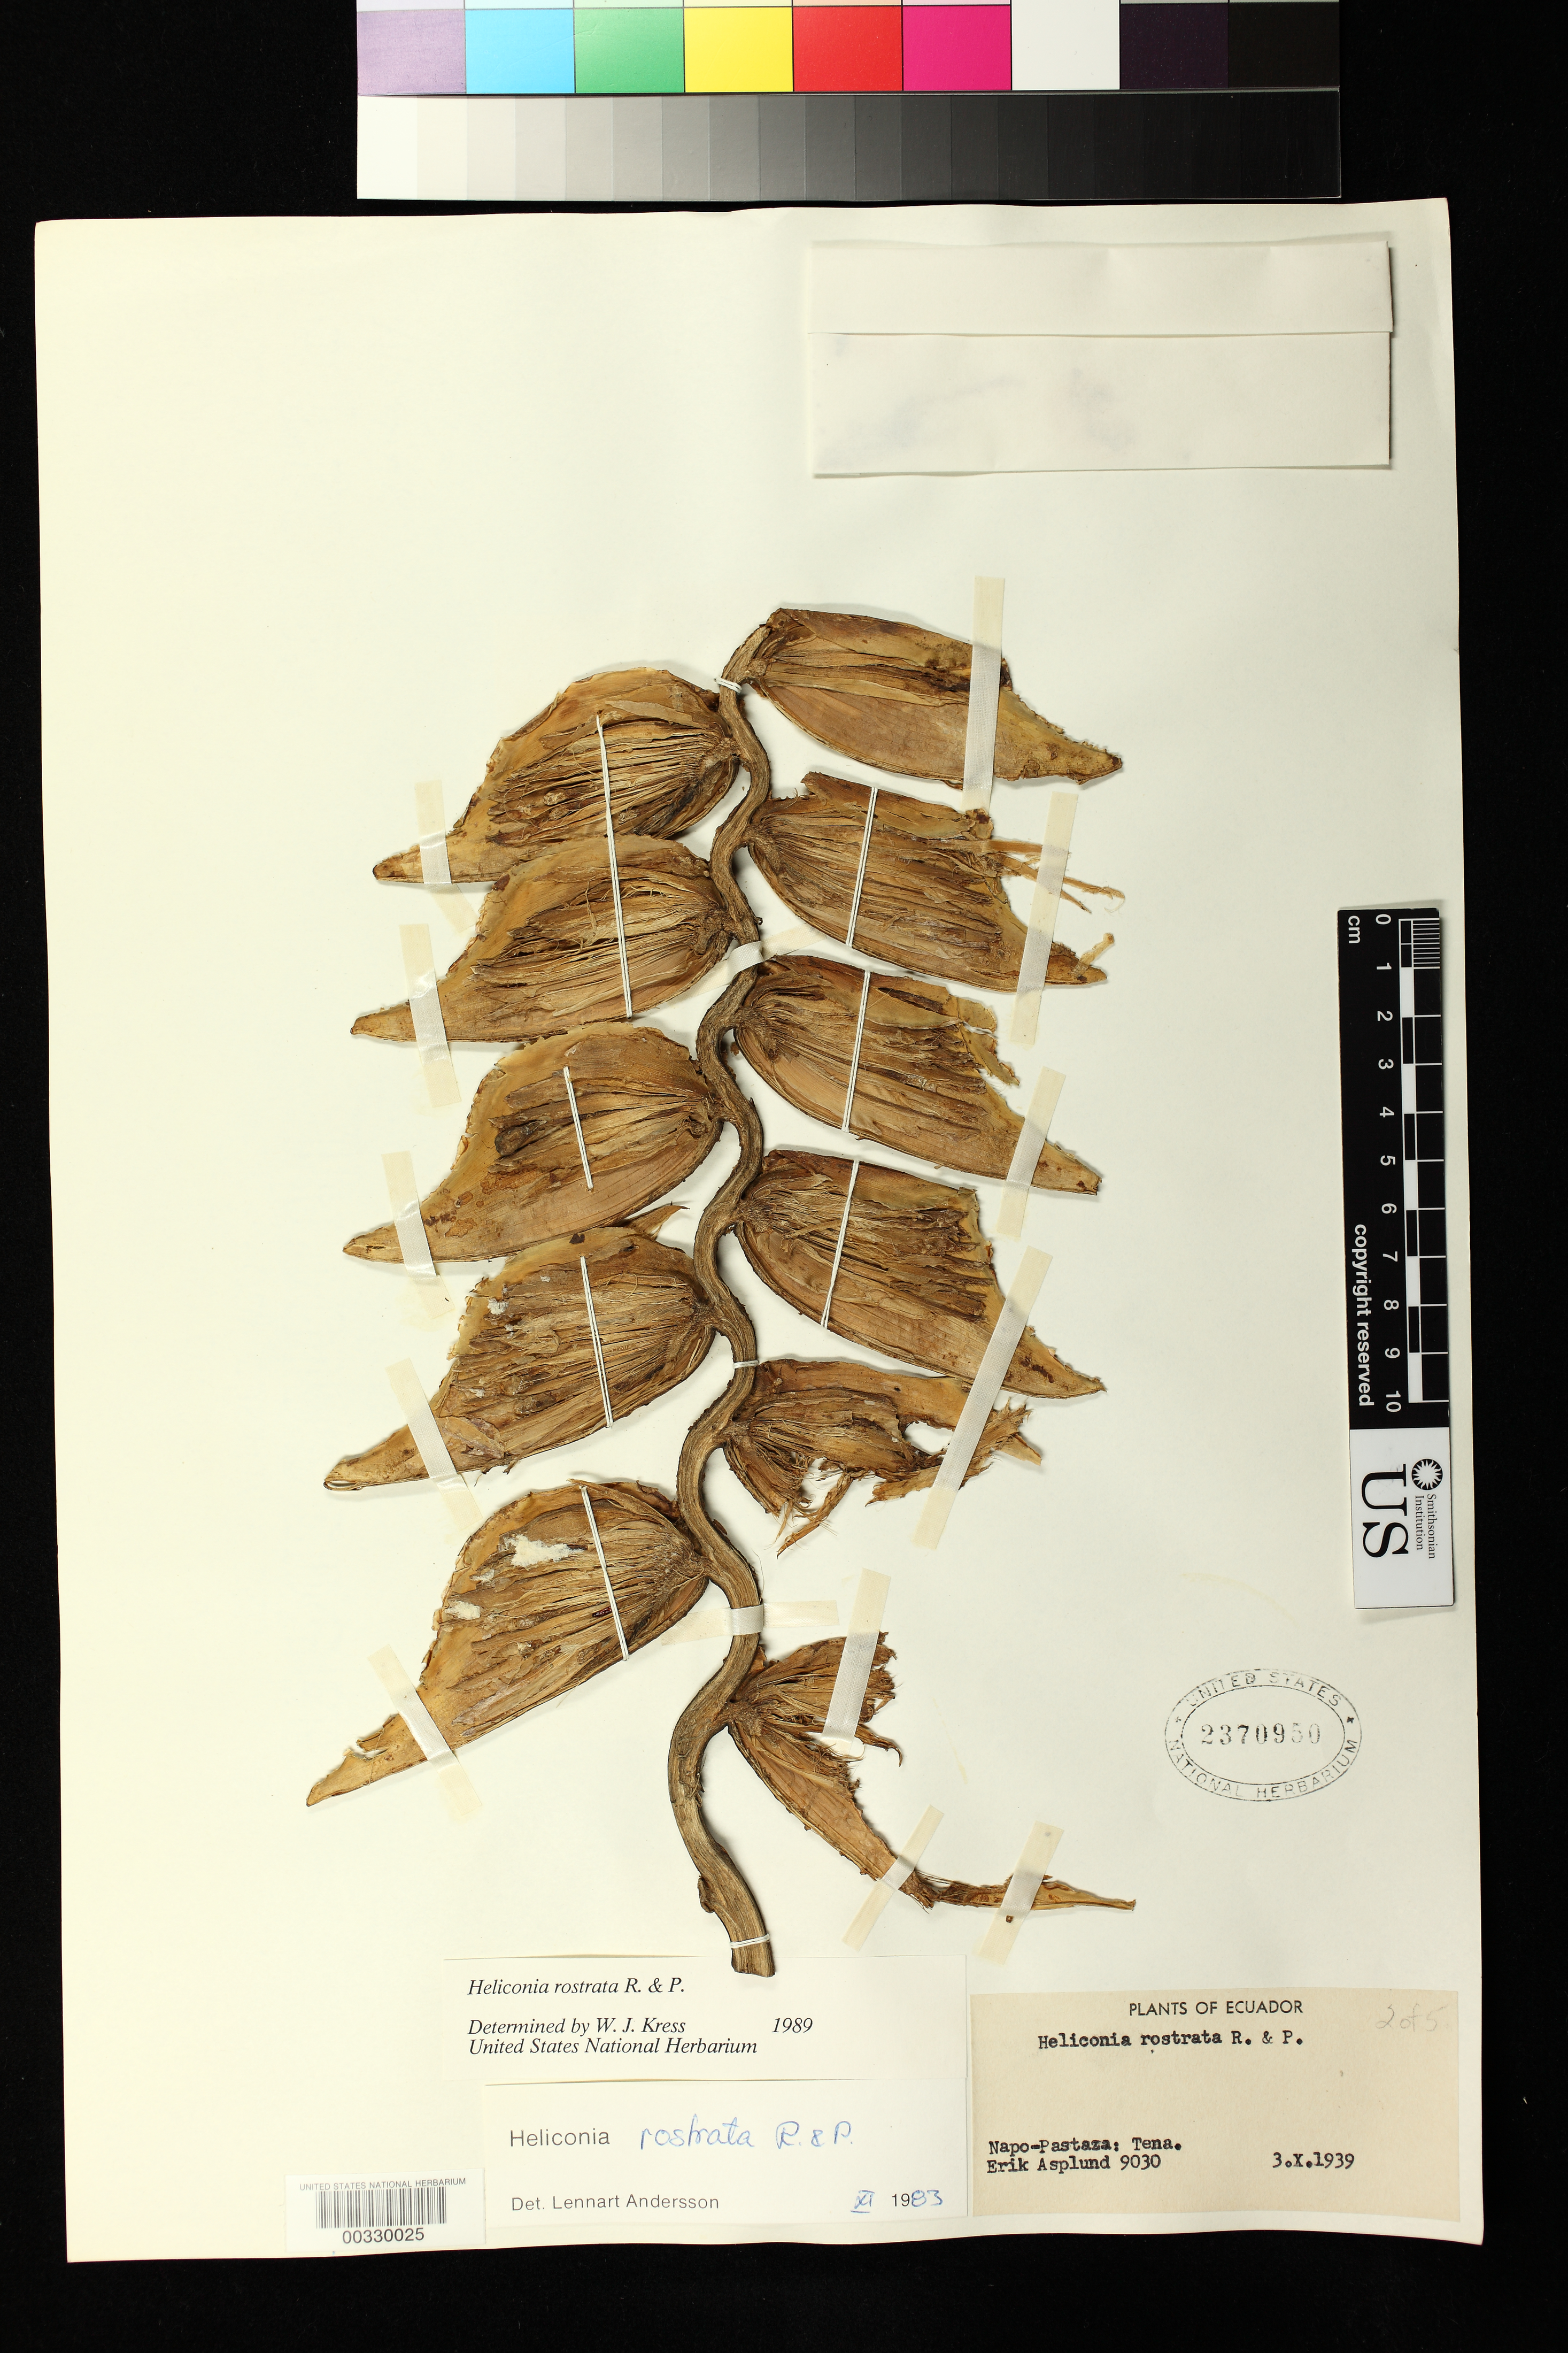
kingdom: Plantae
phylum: Tracheophyta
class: Liliopsida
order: Zingiberales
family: Heliconiaceae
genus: Heliconia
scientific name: Heliconia rostrata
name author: Ruiz & Pav.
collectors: E. Asplund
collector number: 9030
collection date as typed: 03 Oct 1939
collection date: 1939-10-03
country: Ecuador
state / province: Napo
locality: Prov. of Napo-Pastaza, Tena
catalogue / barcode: US 2370950